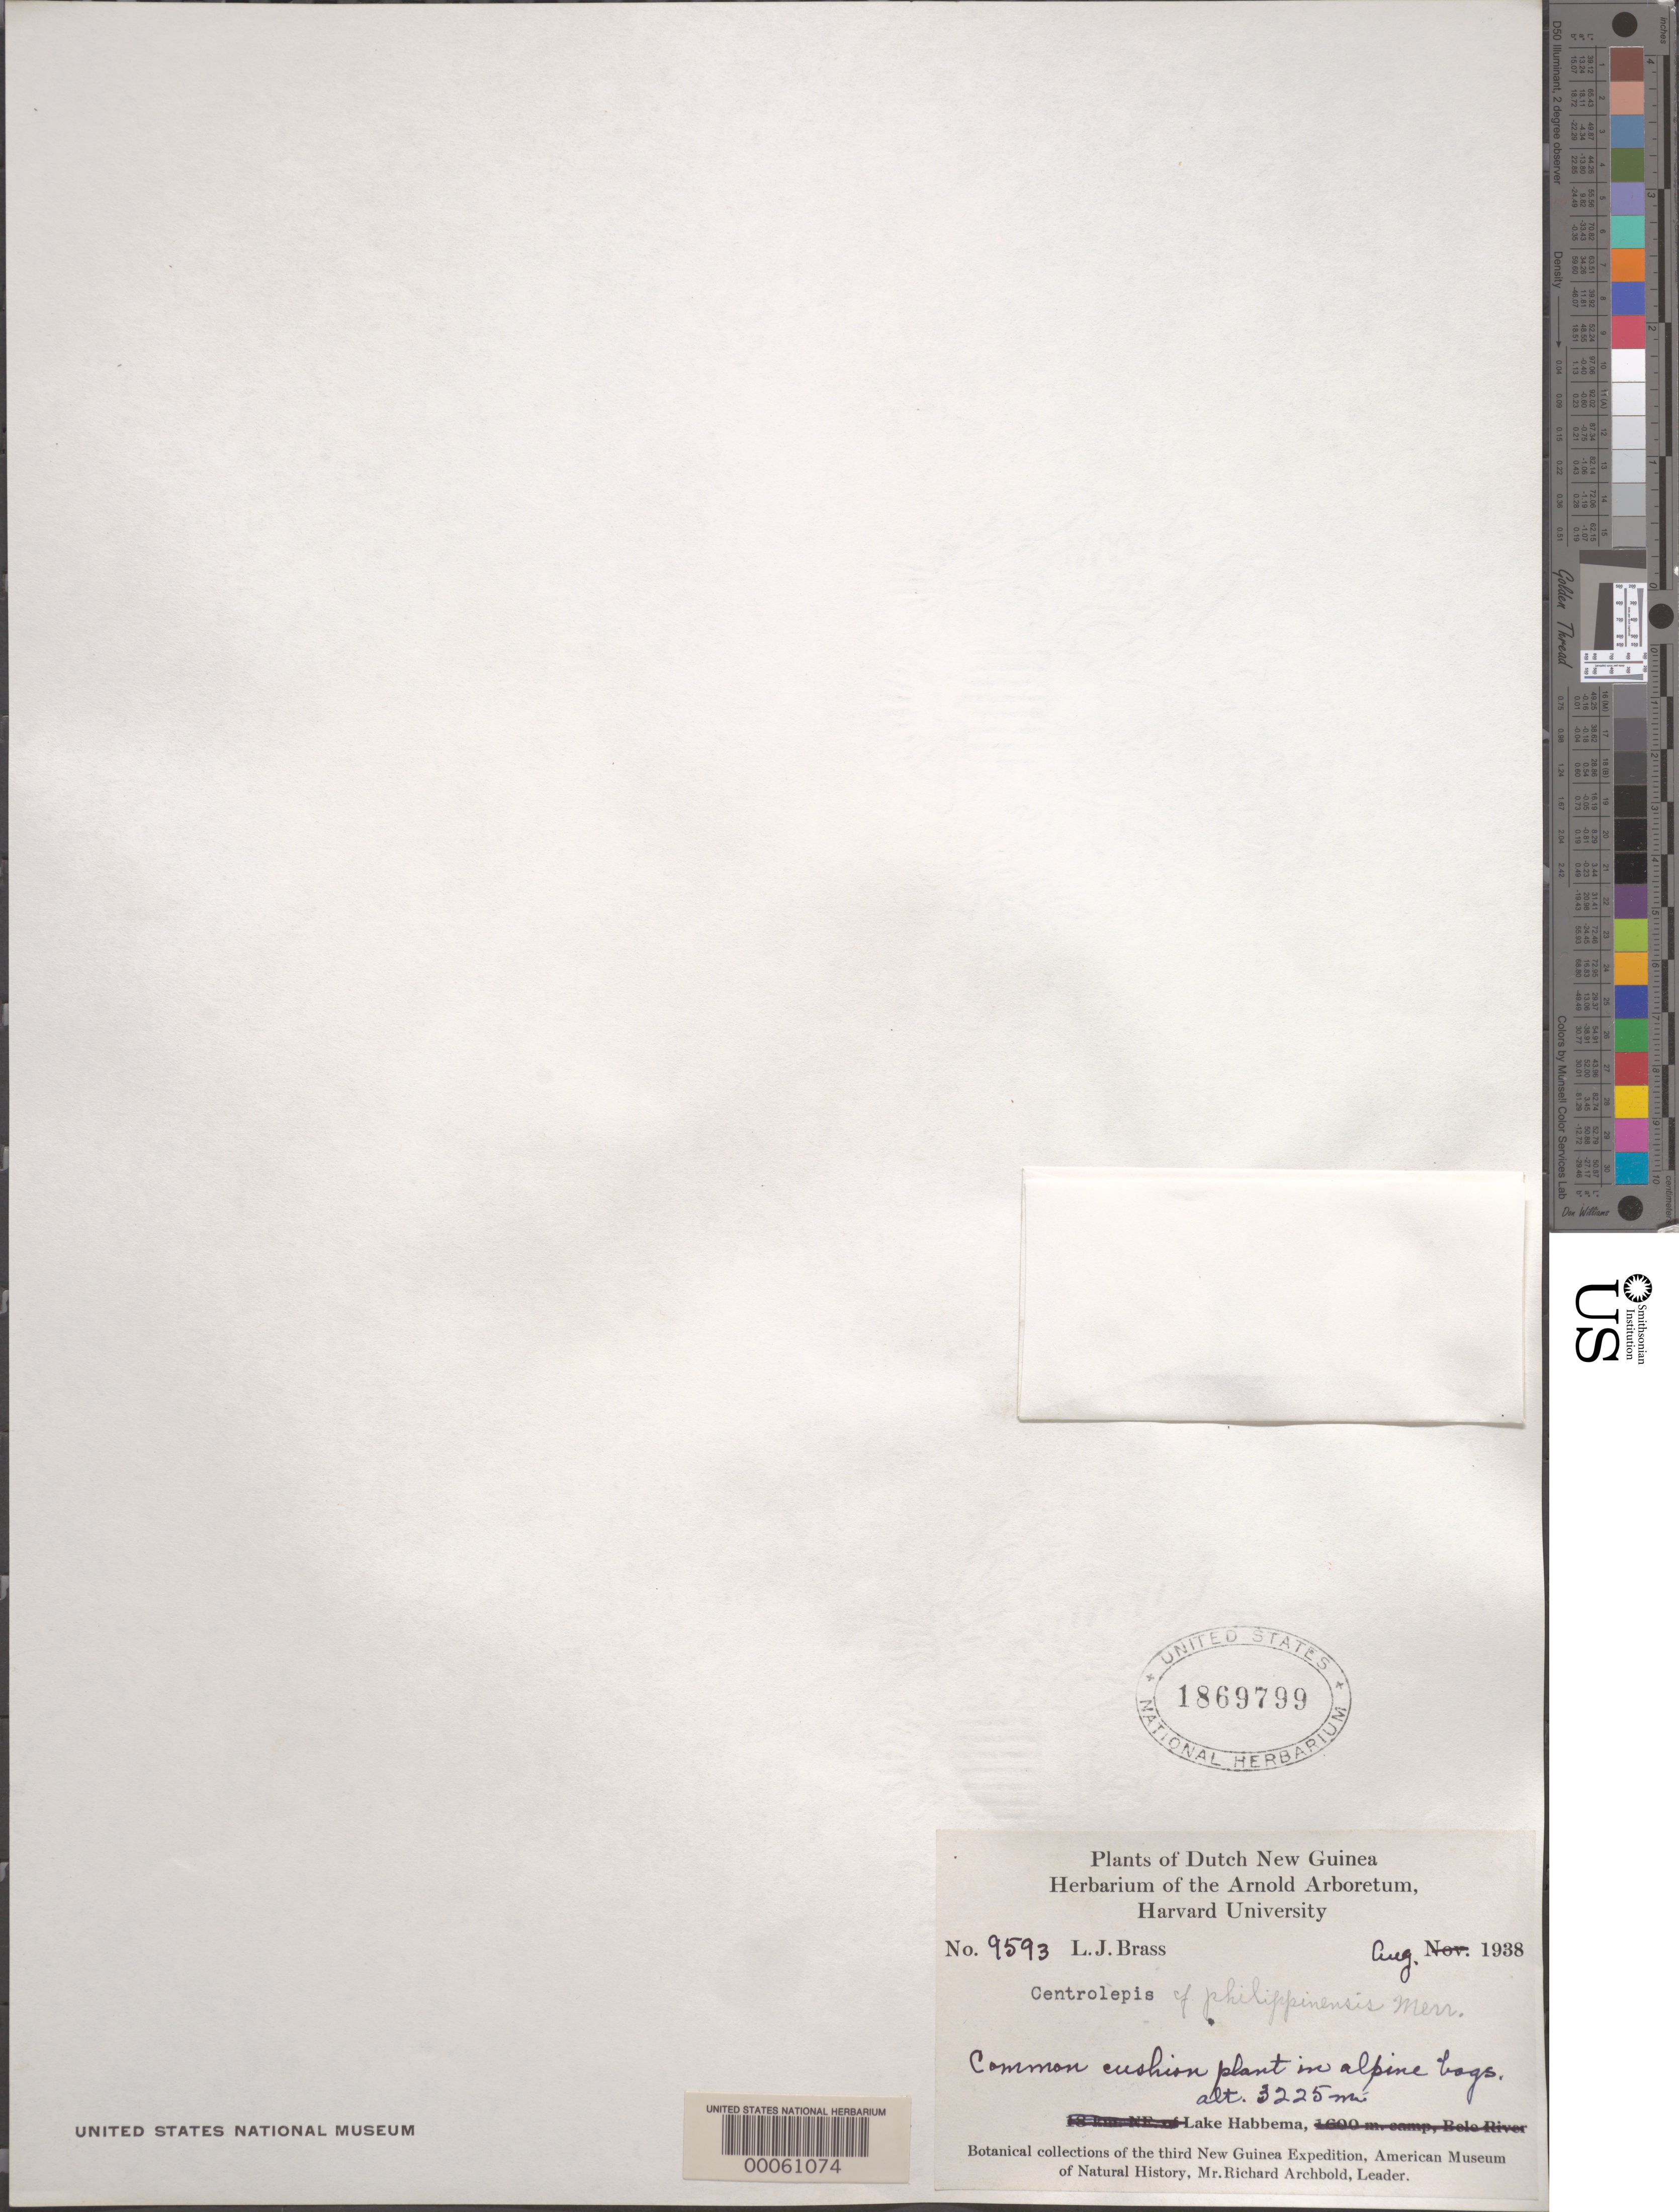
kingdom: Plantae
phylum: Tracheophyta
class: Liliopsida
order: Poales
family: Restionaceae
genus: Centrolepis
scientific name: Centrolepis philippinensis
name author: Merr.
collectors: L. J. Brass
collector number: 9593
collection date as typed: Aug 1938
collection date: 1938-08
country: Indonesia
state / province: Papua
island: New Guinea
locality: Lake Habbema. Irian Barat.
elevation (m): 3225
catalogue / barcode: US 1869799